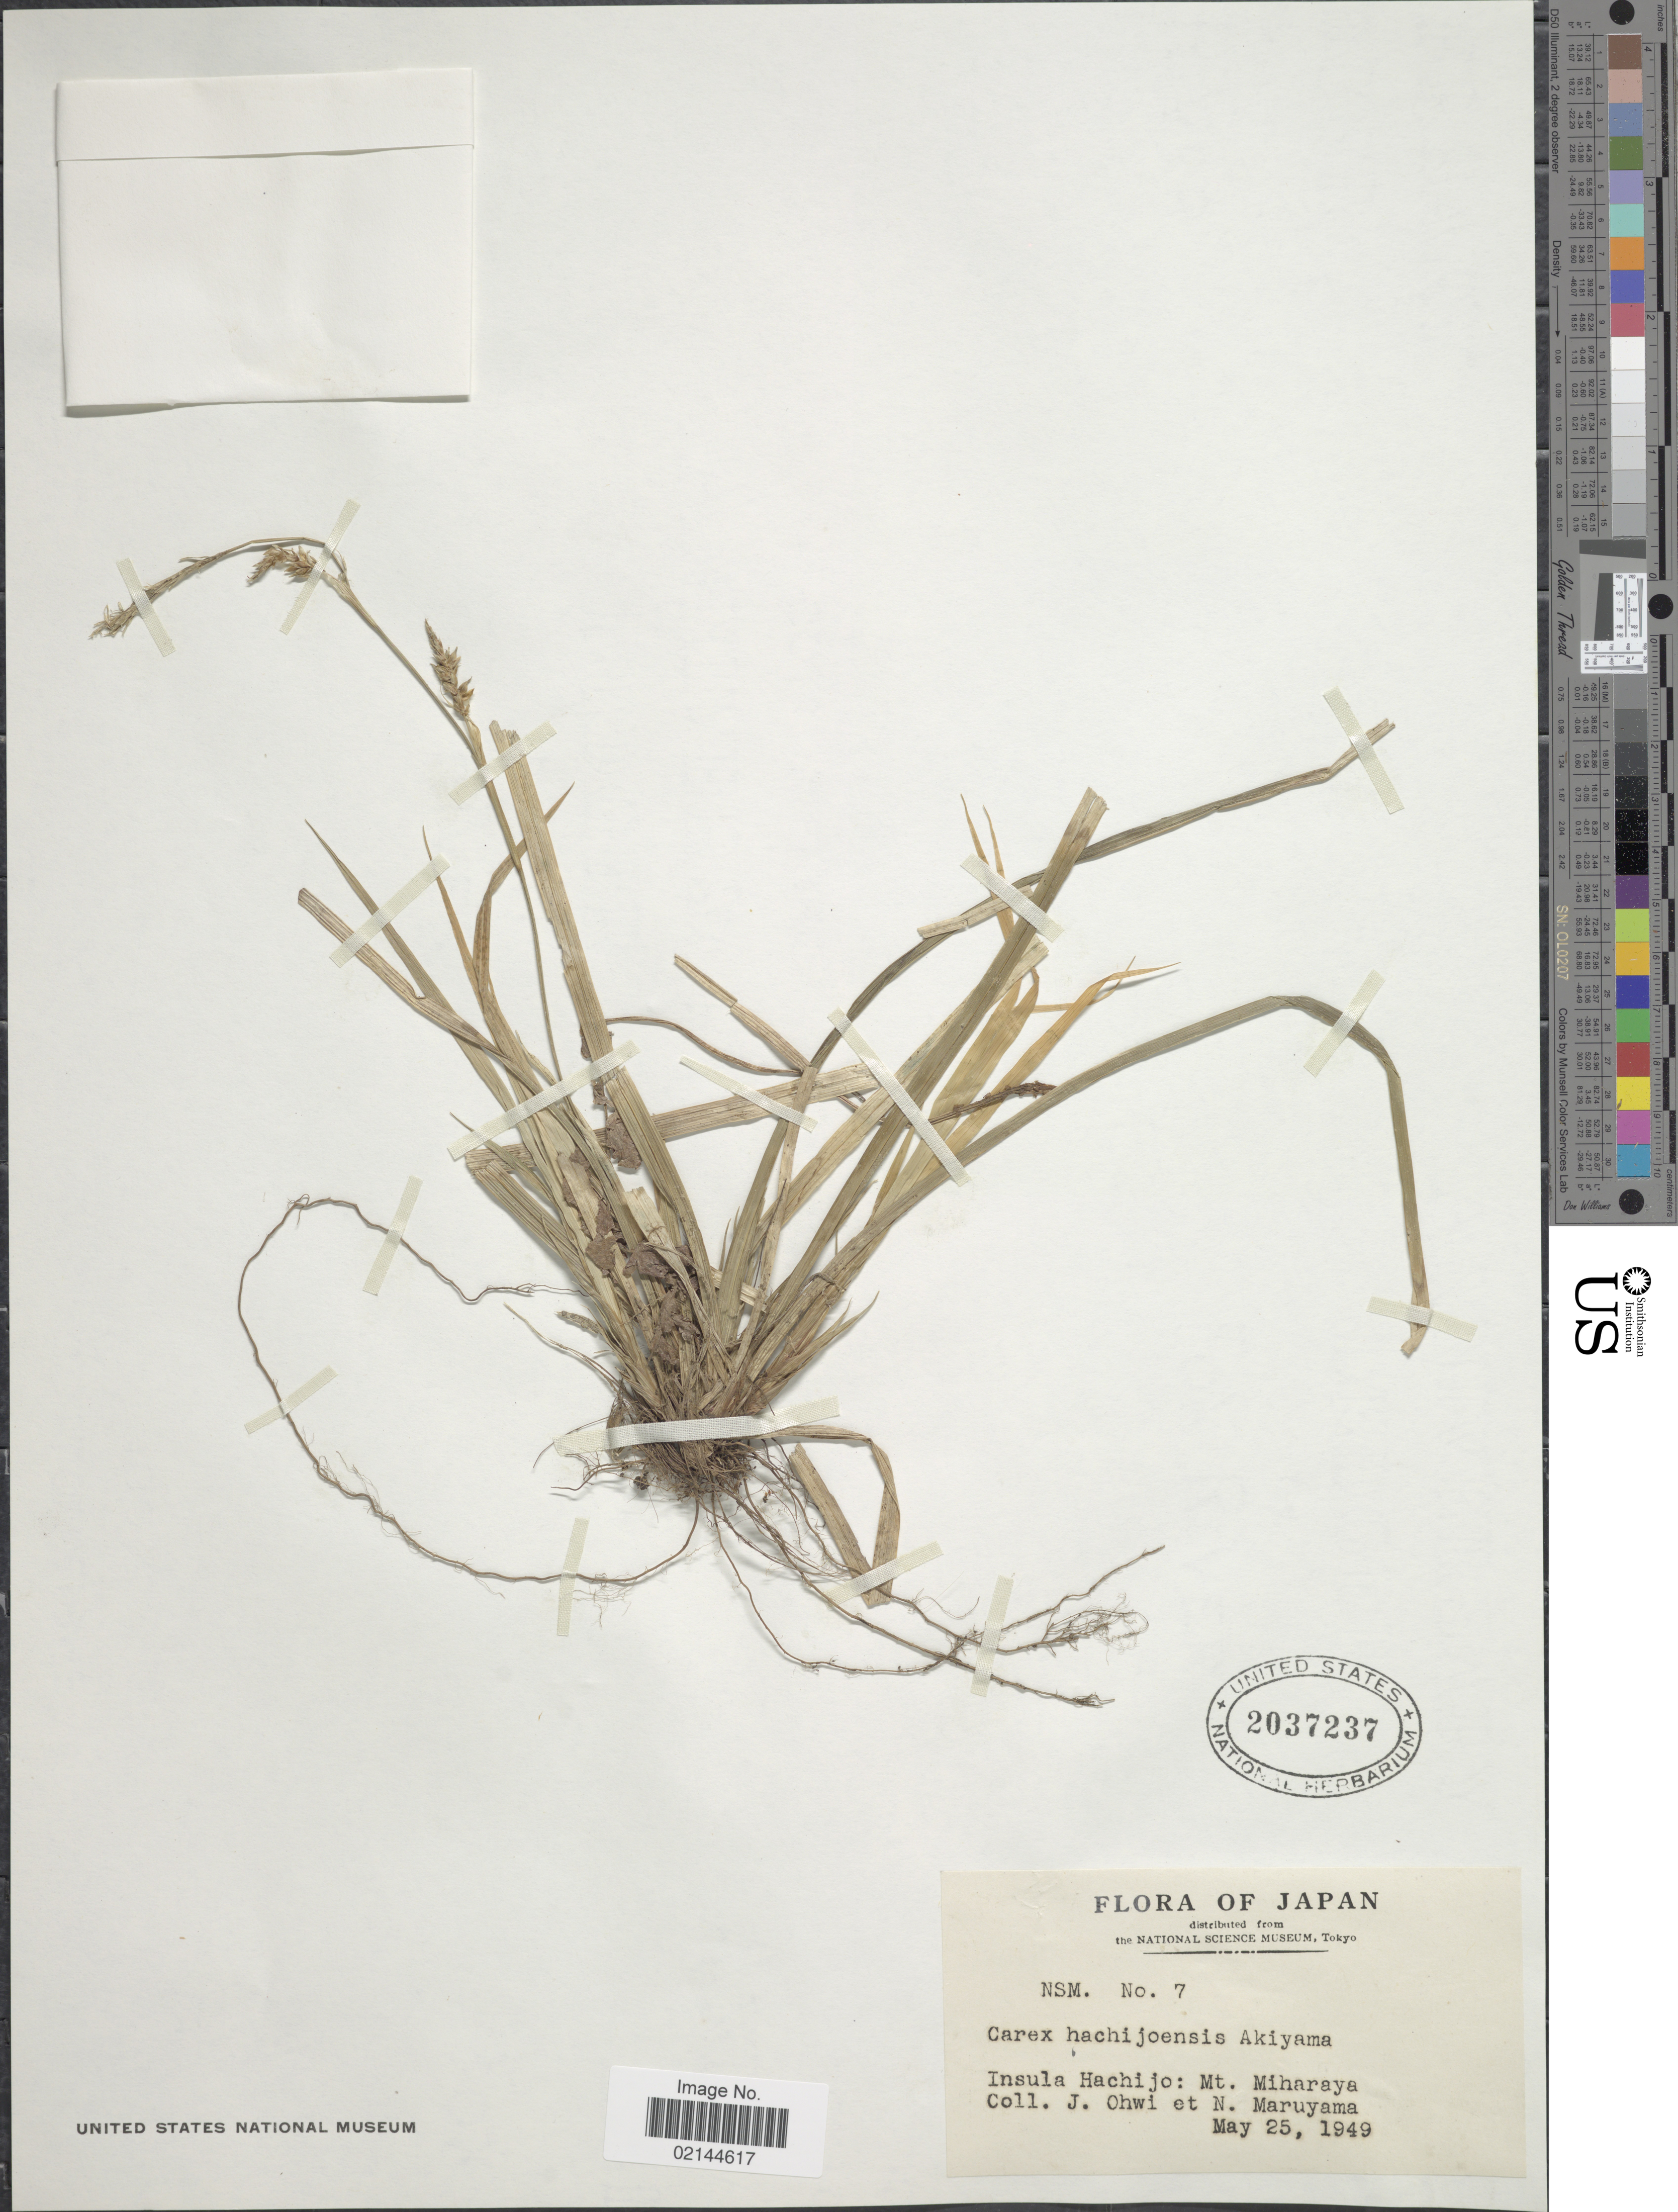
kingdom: Plantae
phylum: Tracheophyta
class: Liliopsida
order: Poales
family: Cyperaceae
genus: Carex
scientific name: Carex hachijoensis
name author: Akiyama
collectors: J. Ohwi & N. Maruyama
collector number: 7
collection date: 1949-05-25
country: Japan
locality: Insula Hachijo: Mt. Miharaya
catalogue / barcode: US 2037237